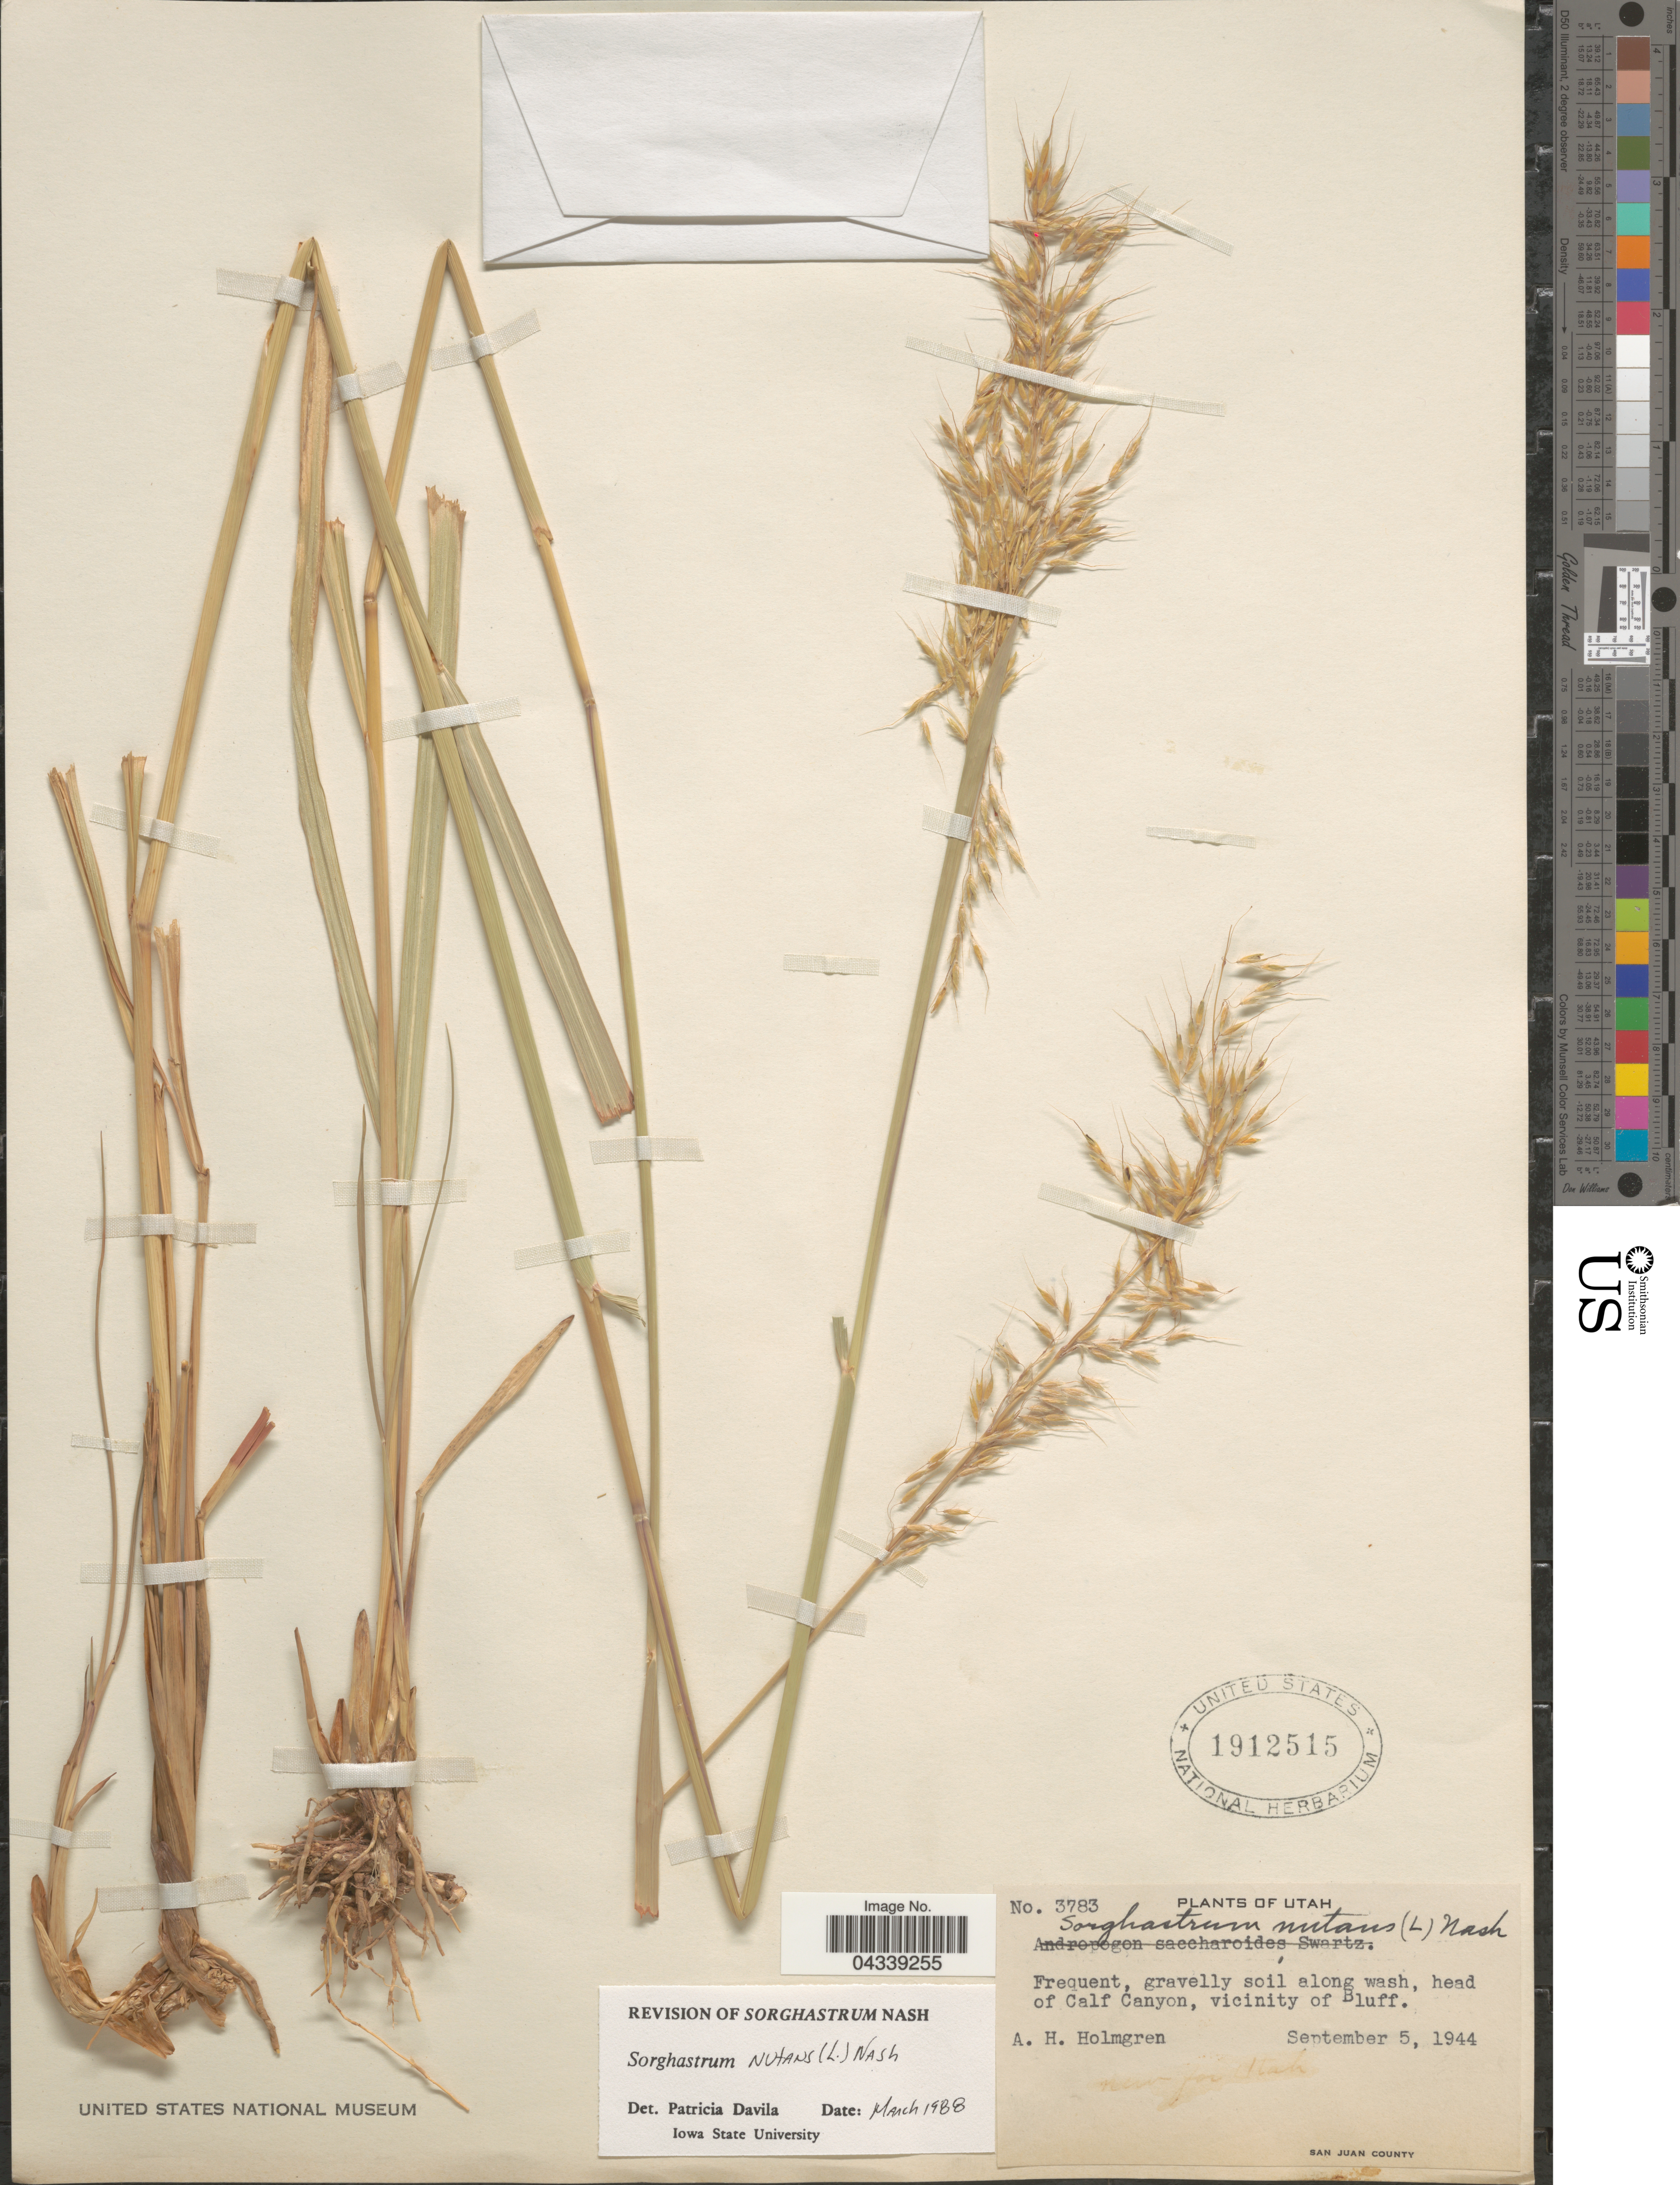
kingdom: Plantae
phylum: Tracheophyta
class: Liliopsida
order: Poales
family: Poaceae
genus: Sorghastrum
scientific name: Sorghastrum nutans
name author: (L.) Nash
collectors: A. H. Holmgren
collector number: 3783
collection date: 1944-09-05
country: United States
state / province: Utah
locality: Frequent, gravelly soil along wash, head of Calf Canyon, vicinity of Bluff. San Juan County.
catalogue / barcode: US 1912515